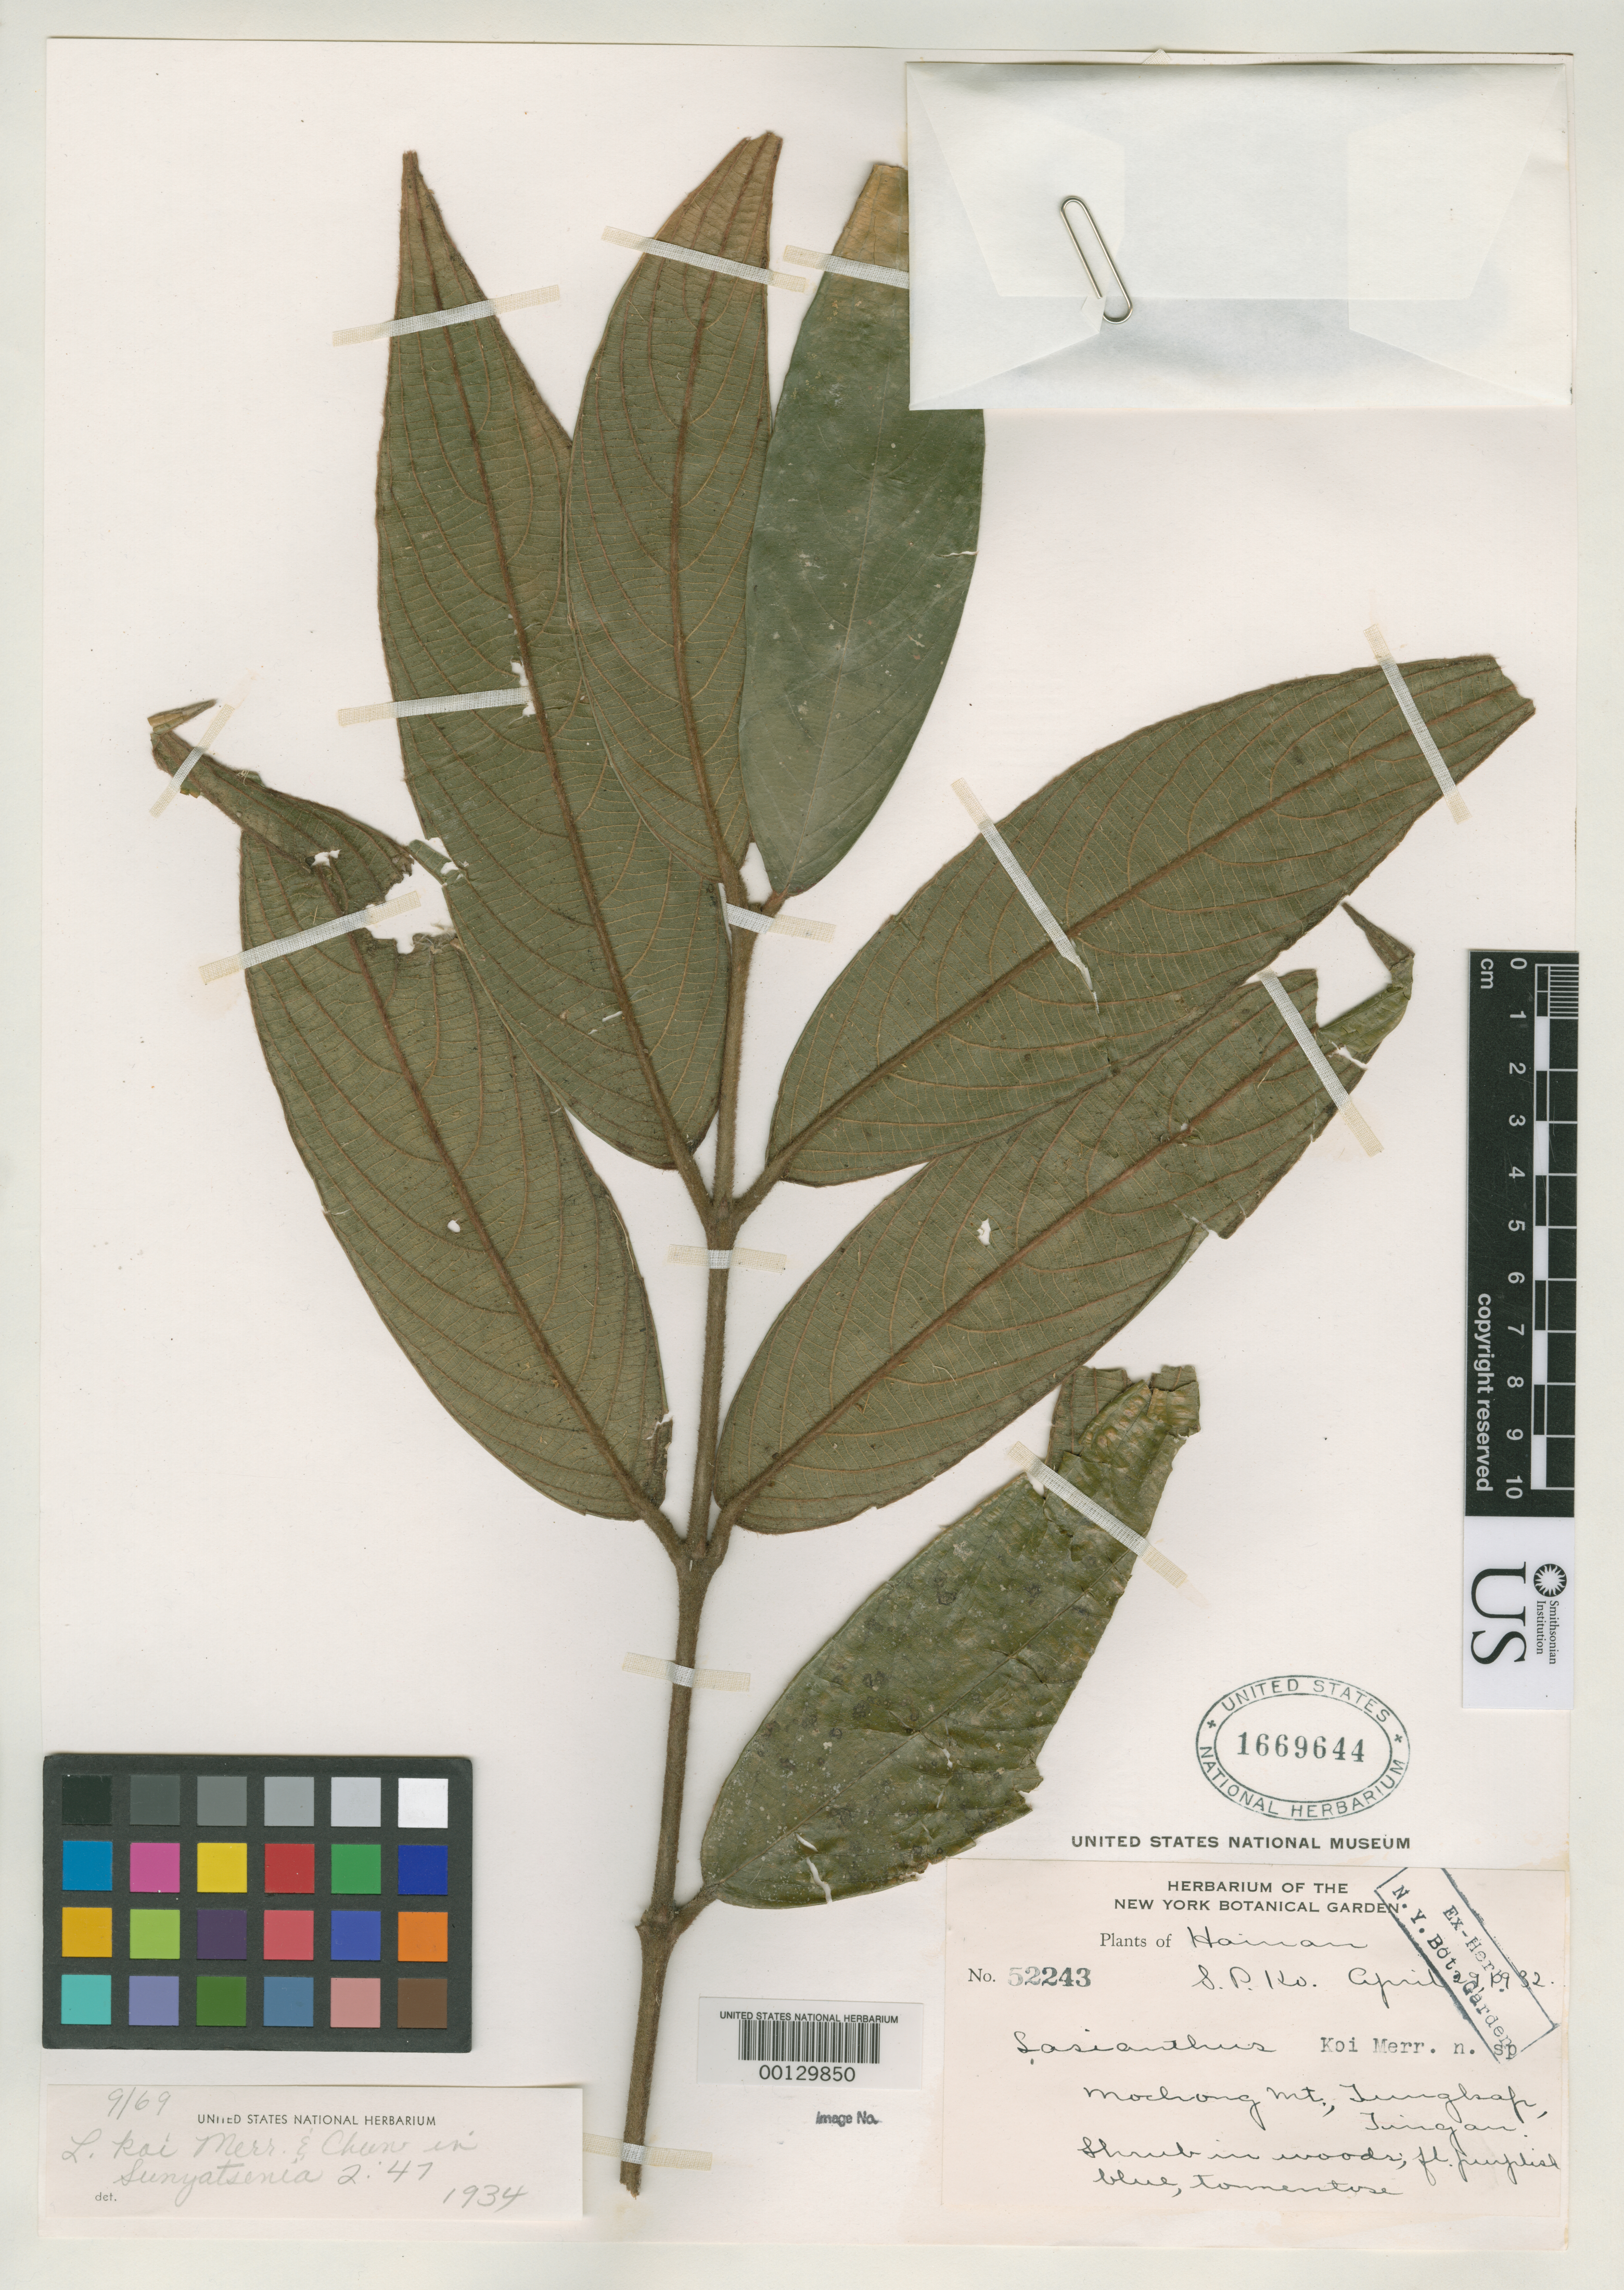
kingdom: Plantae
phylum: Tracheophyta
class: Magnoliopsida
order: Gentianales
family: Rubiaceae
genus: Lasianthus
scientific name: Lasianthus koi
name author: Merr. & Chun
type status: Isotype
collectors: S. P. Ko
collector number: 52243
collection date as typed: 29 Apr 1932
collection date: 1932-04-29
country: China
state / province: Hainan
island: Hainan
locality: Mochong Mt.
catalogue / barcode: US 1669644